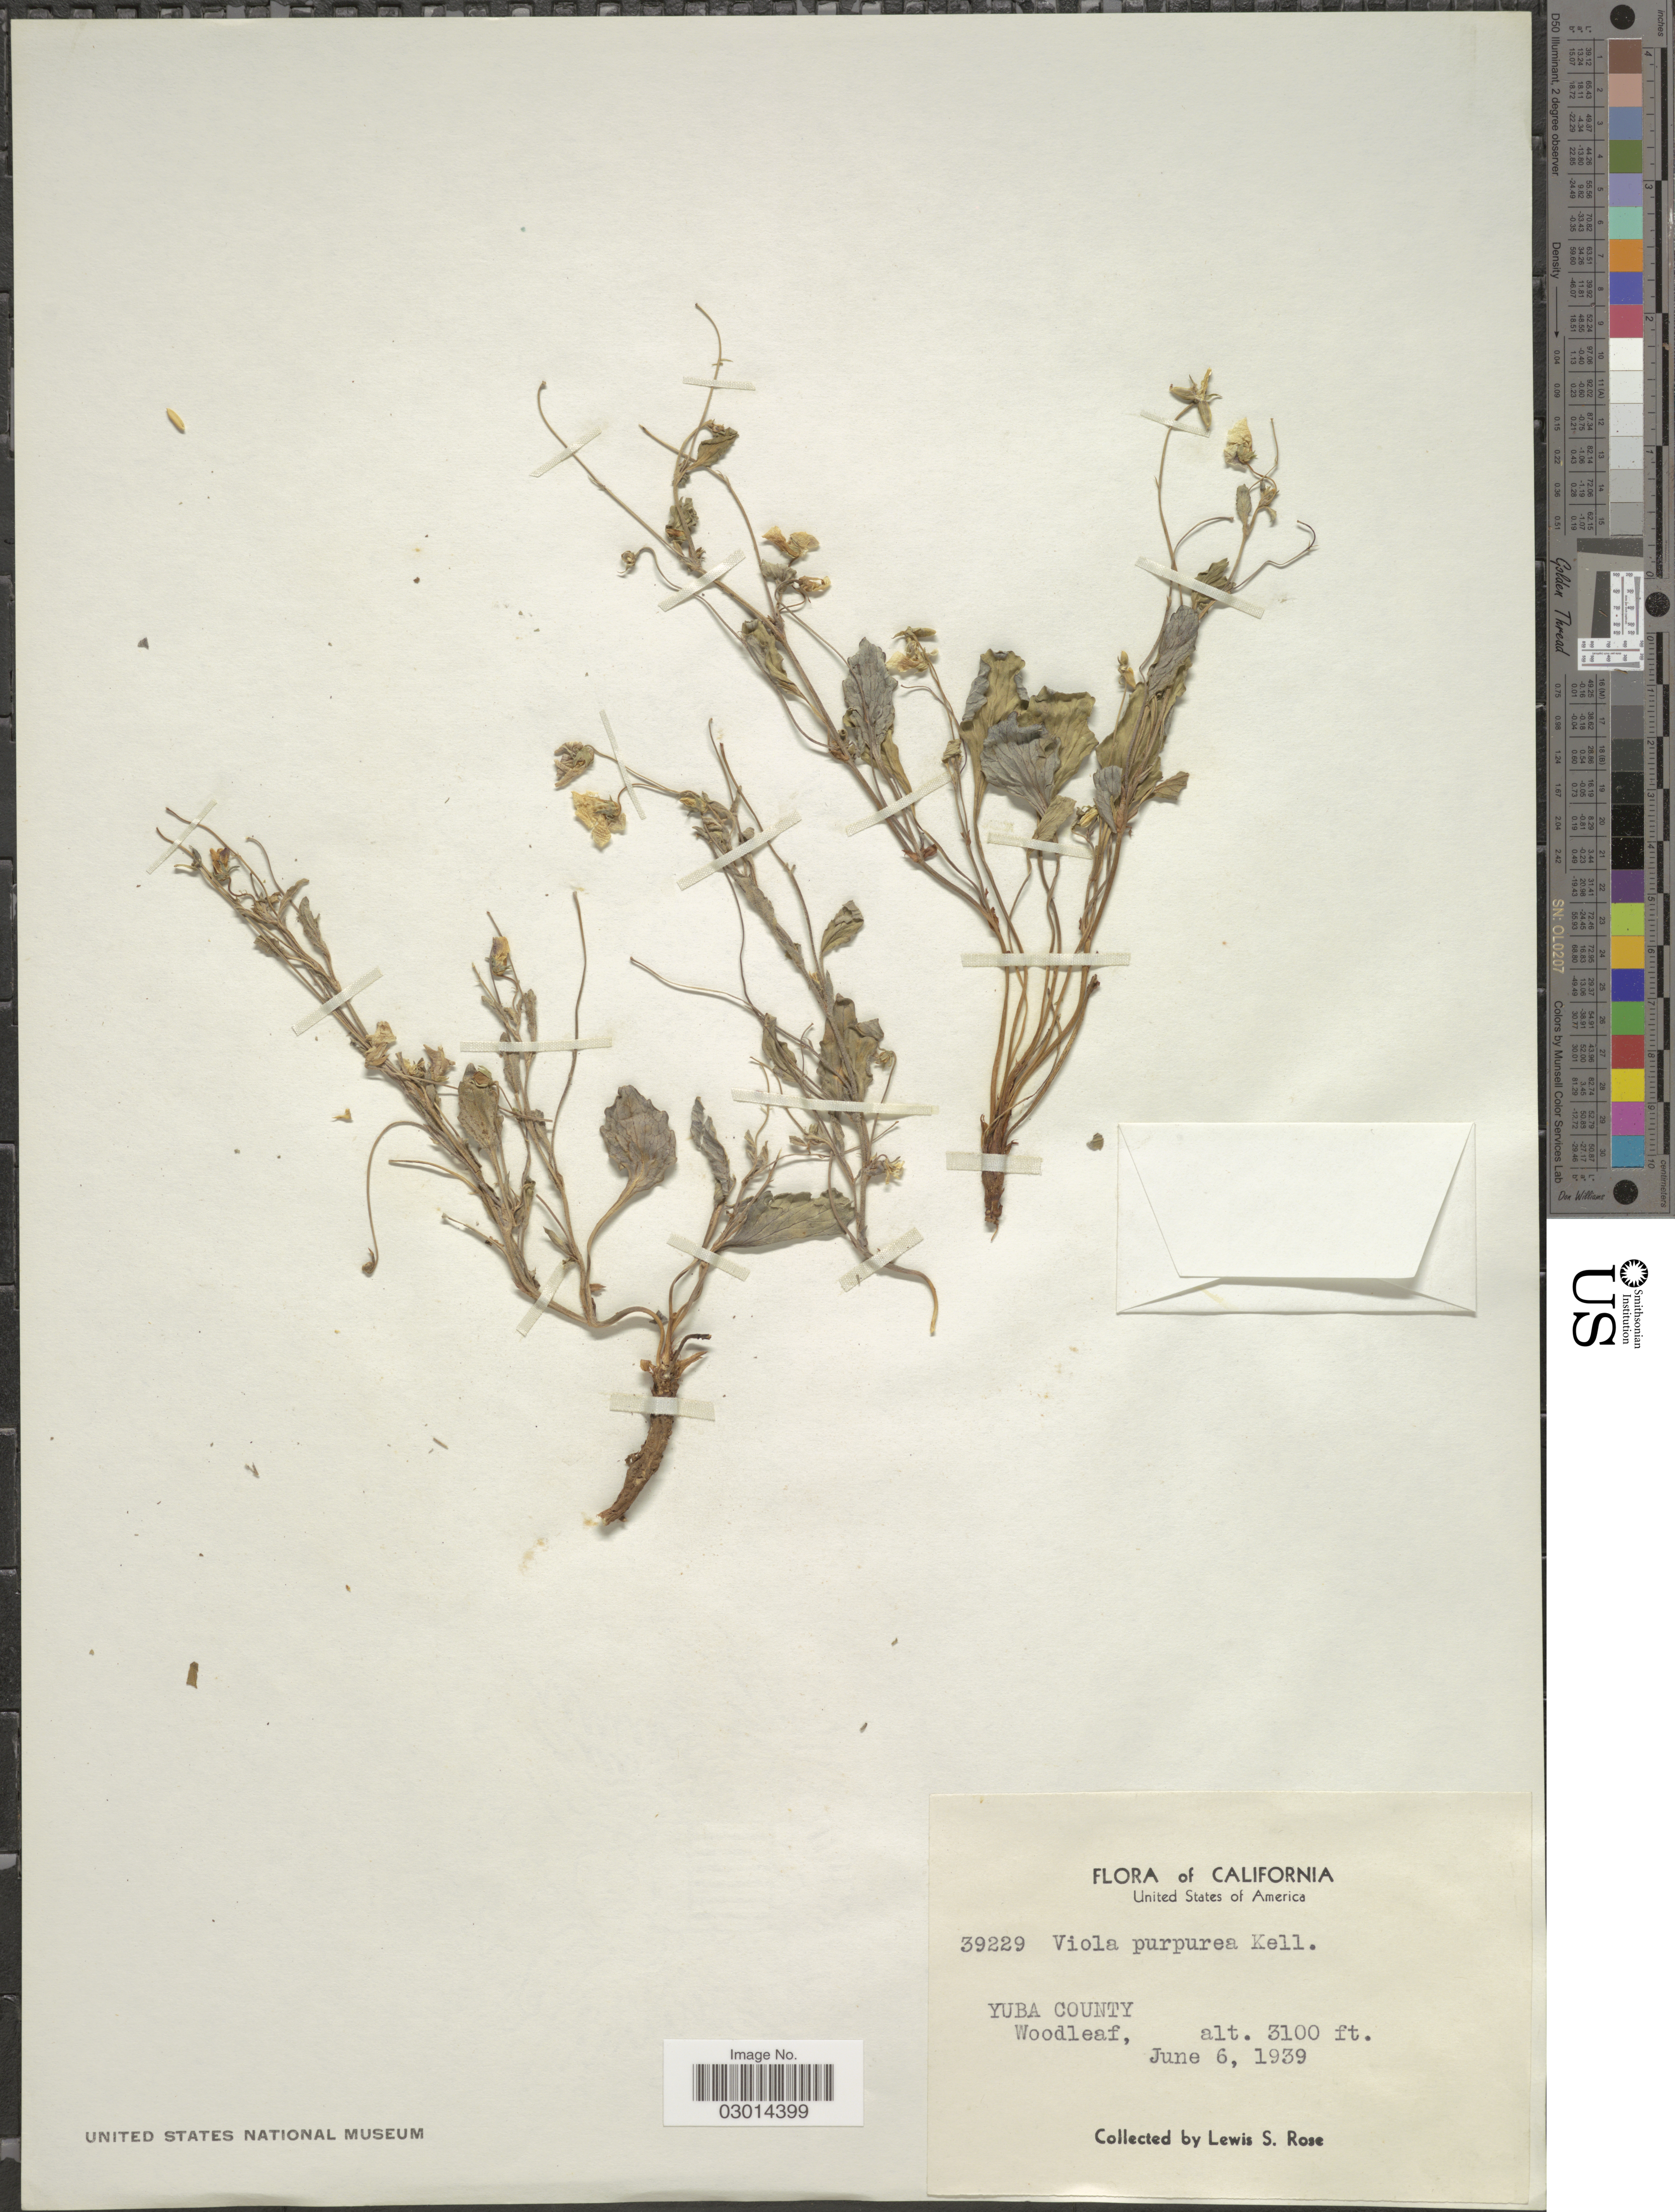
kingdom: Plantae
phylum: Tracheophyta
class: Magnoliopsida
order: Malpighiales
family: Violaceae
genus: Viola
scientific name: Viola purpurea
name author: Kellogg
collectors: L. S. Rose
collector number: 39229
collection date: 1939-06-06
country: United States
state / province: California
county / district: Yuba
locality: Yuba County.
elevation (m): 945